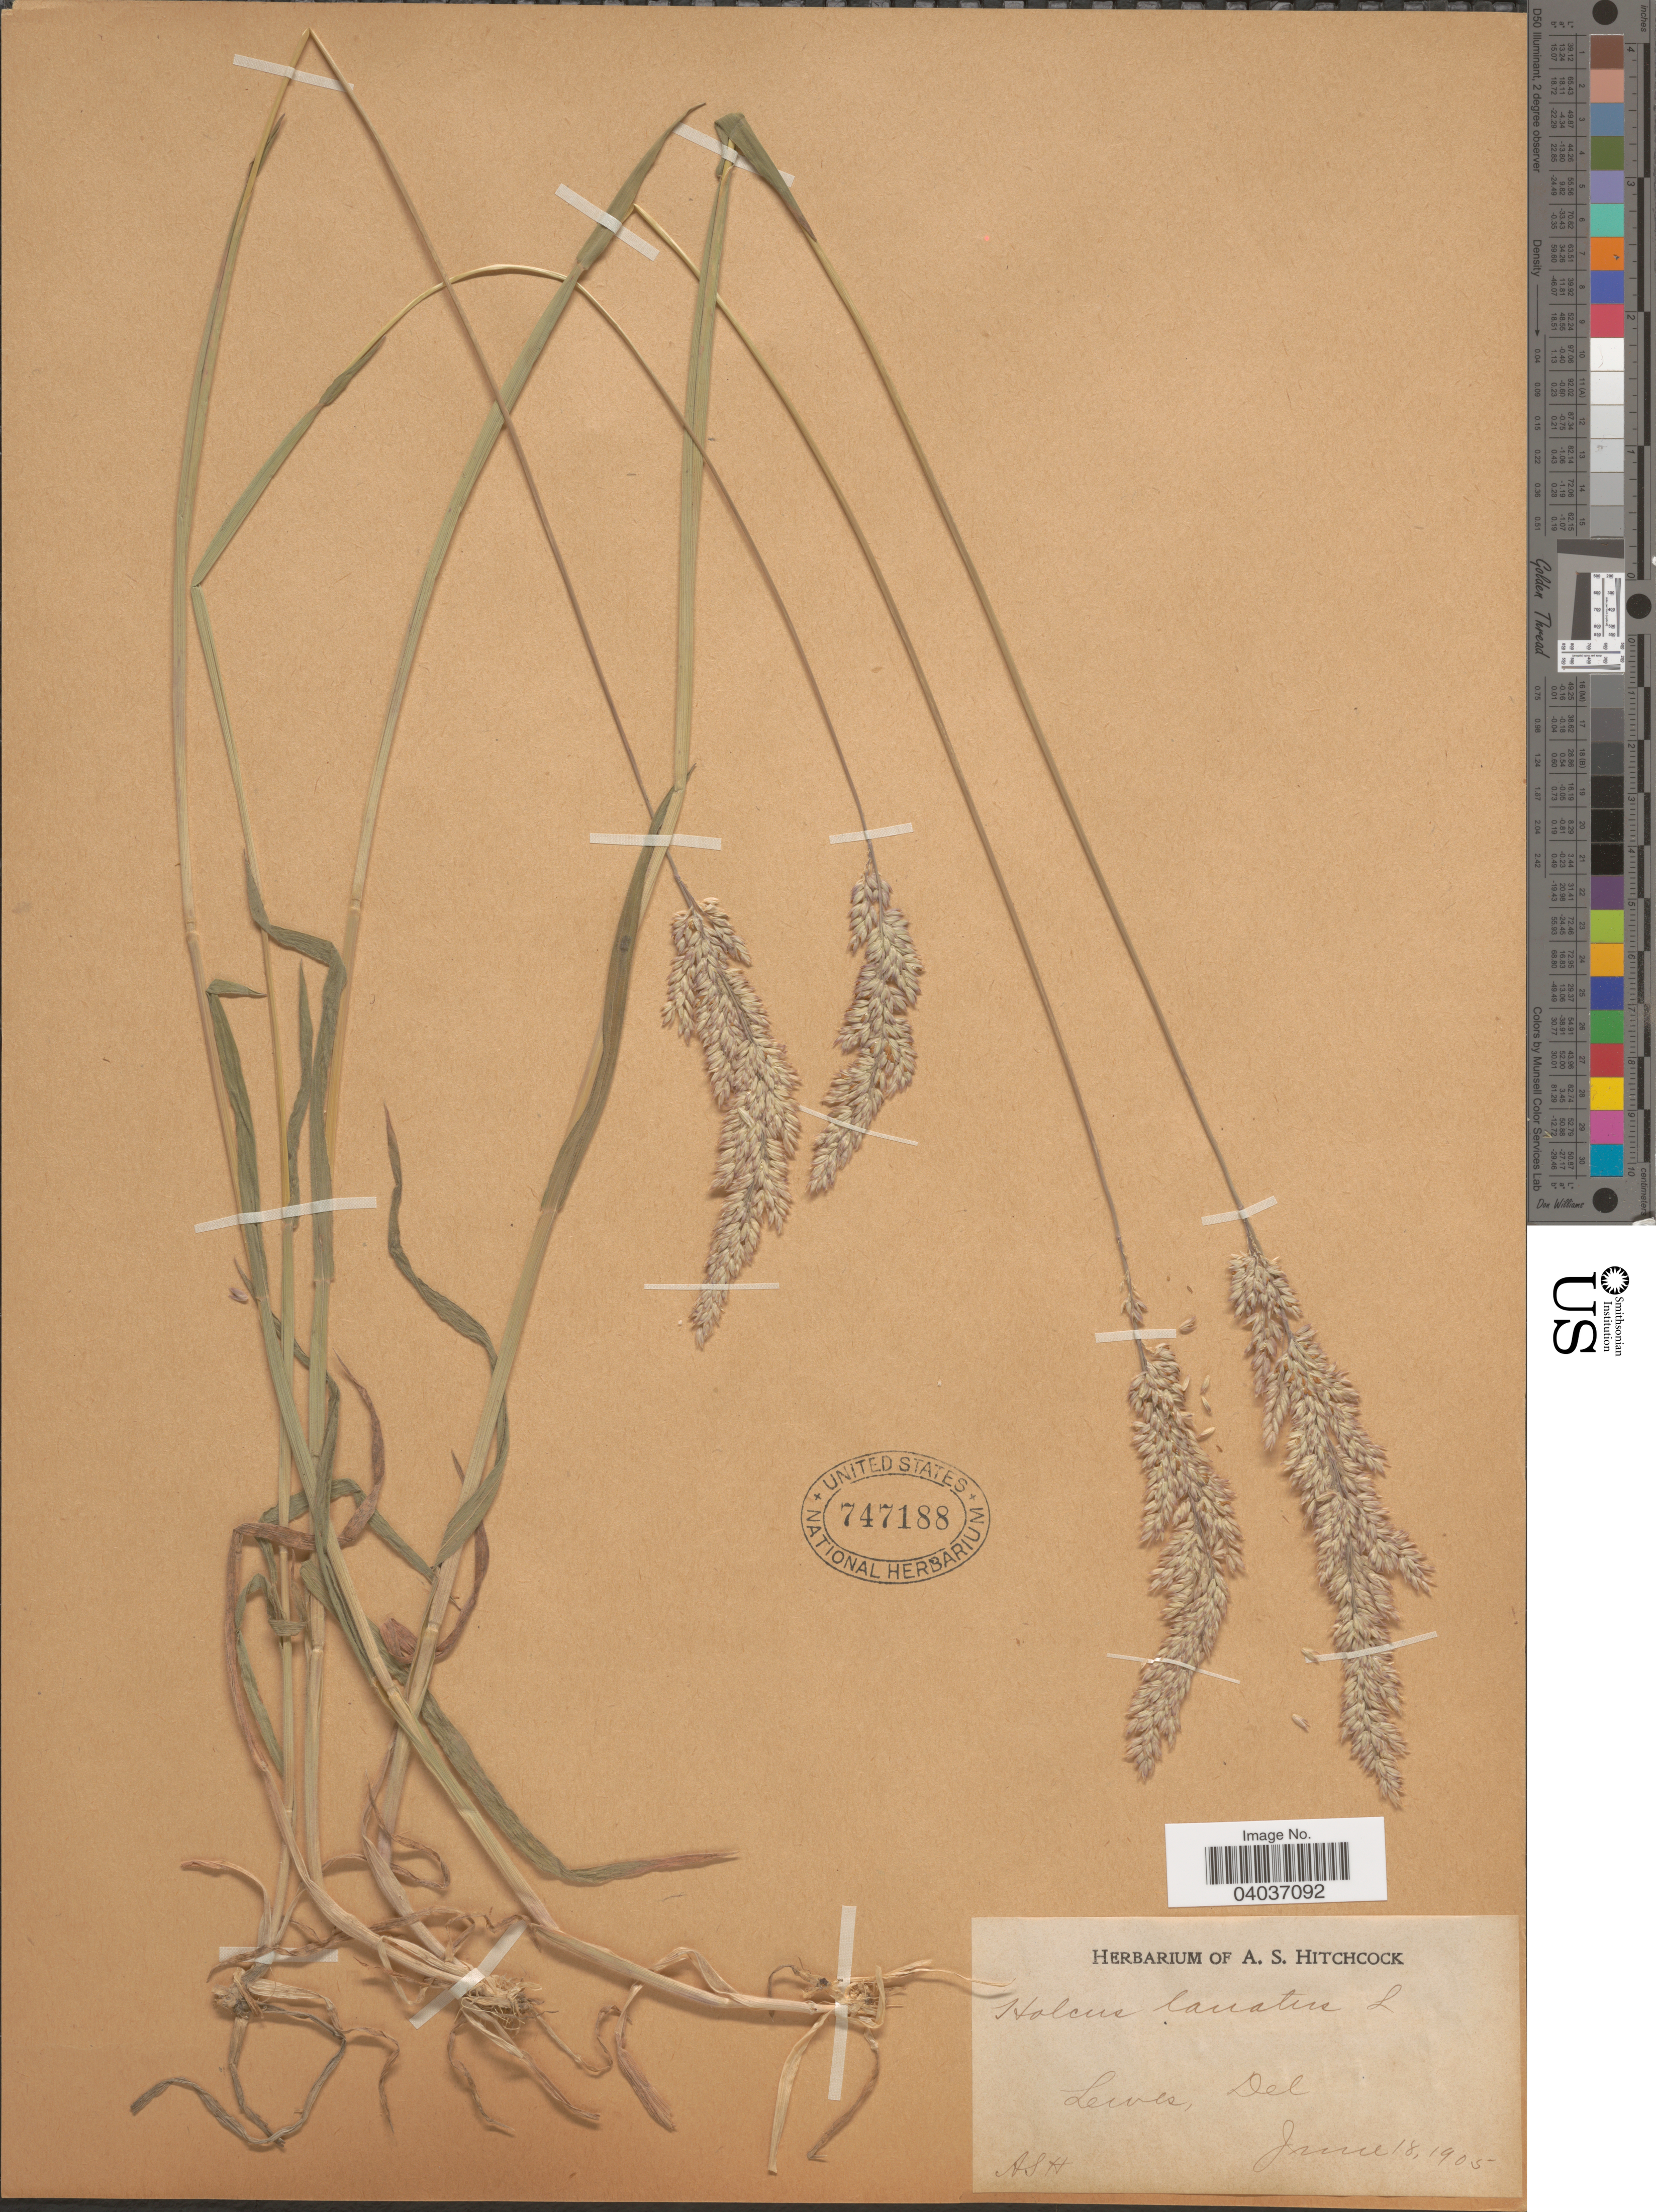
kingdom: Plantae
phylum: Tracheophyta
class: Liliopsida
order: Poales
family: Poaceae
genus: Holcus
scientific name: Holcus lanatus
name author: L.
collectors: A. S. Hitchcock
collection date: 1905-06-18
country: United States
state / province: Delaware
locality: Lewes.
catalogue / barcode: US 747188